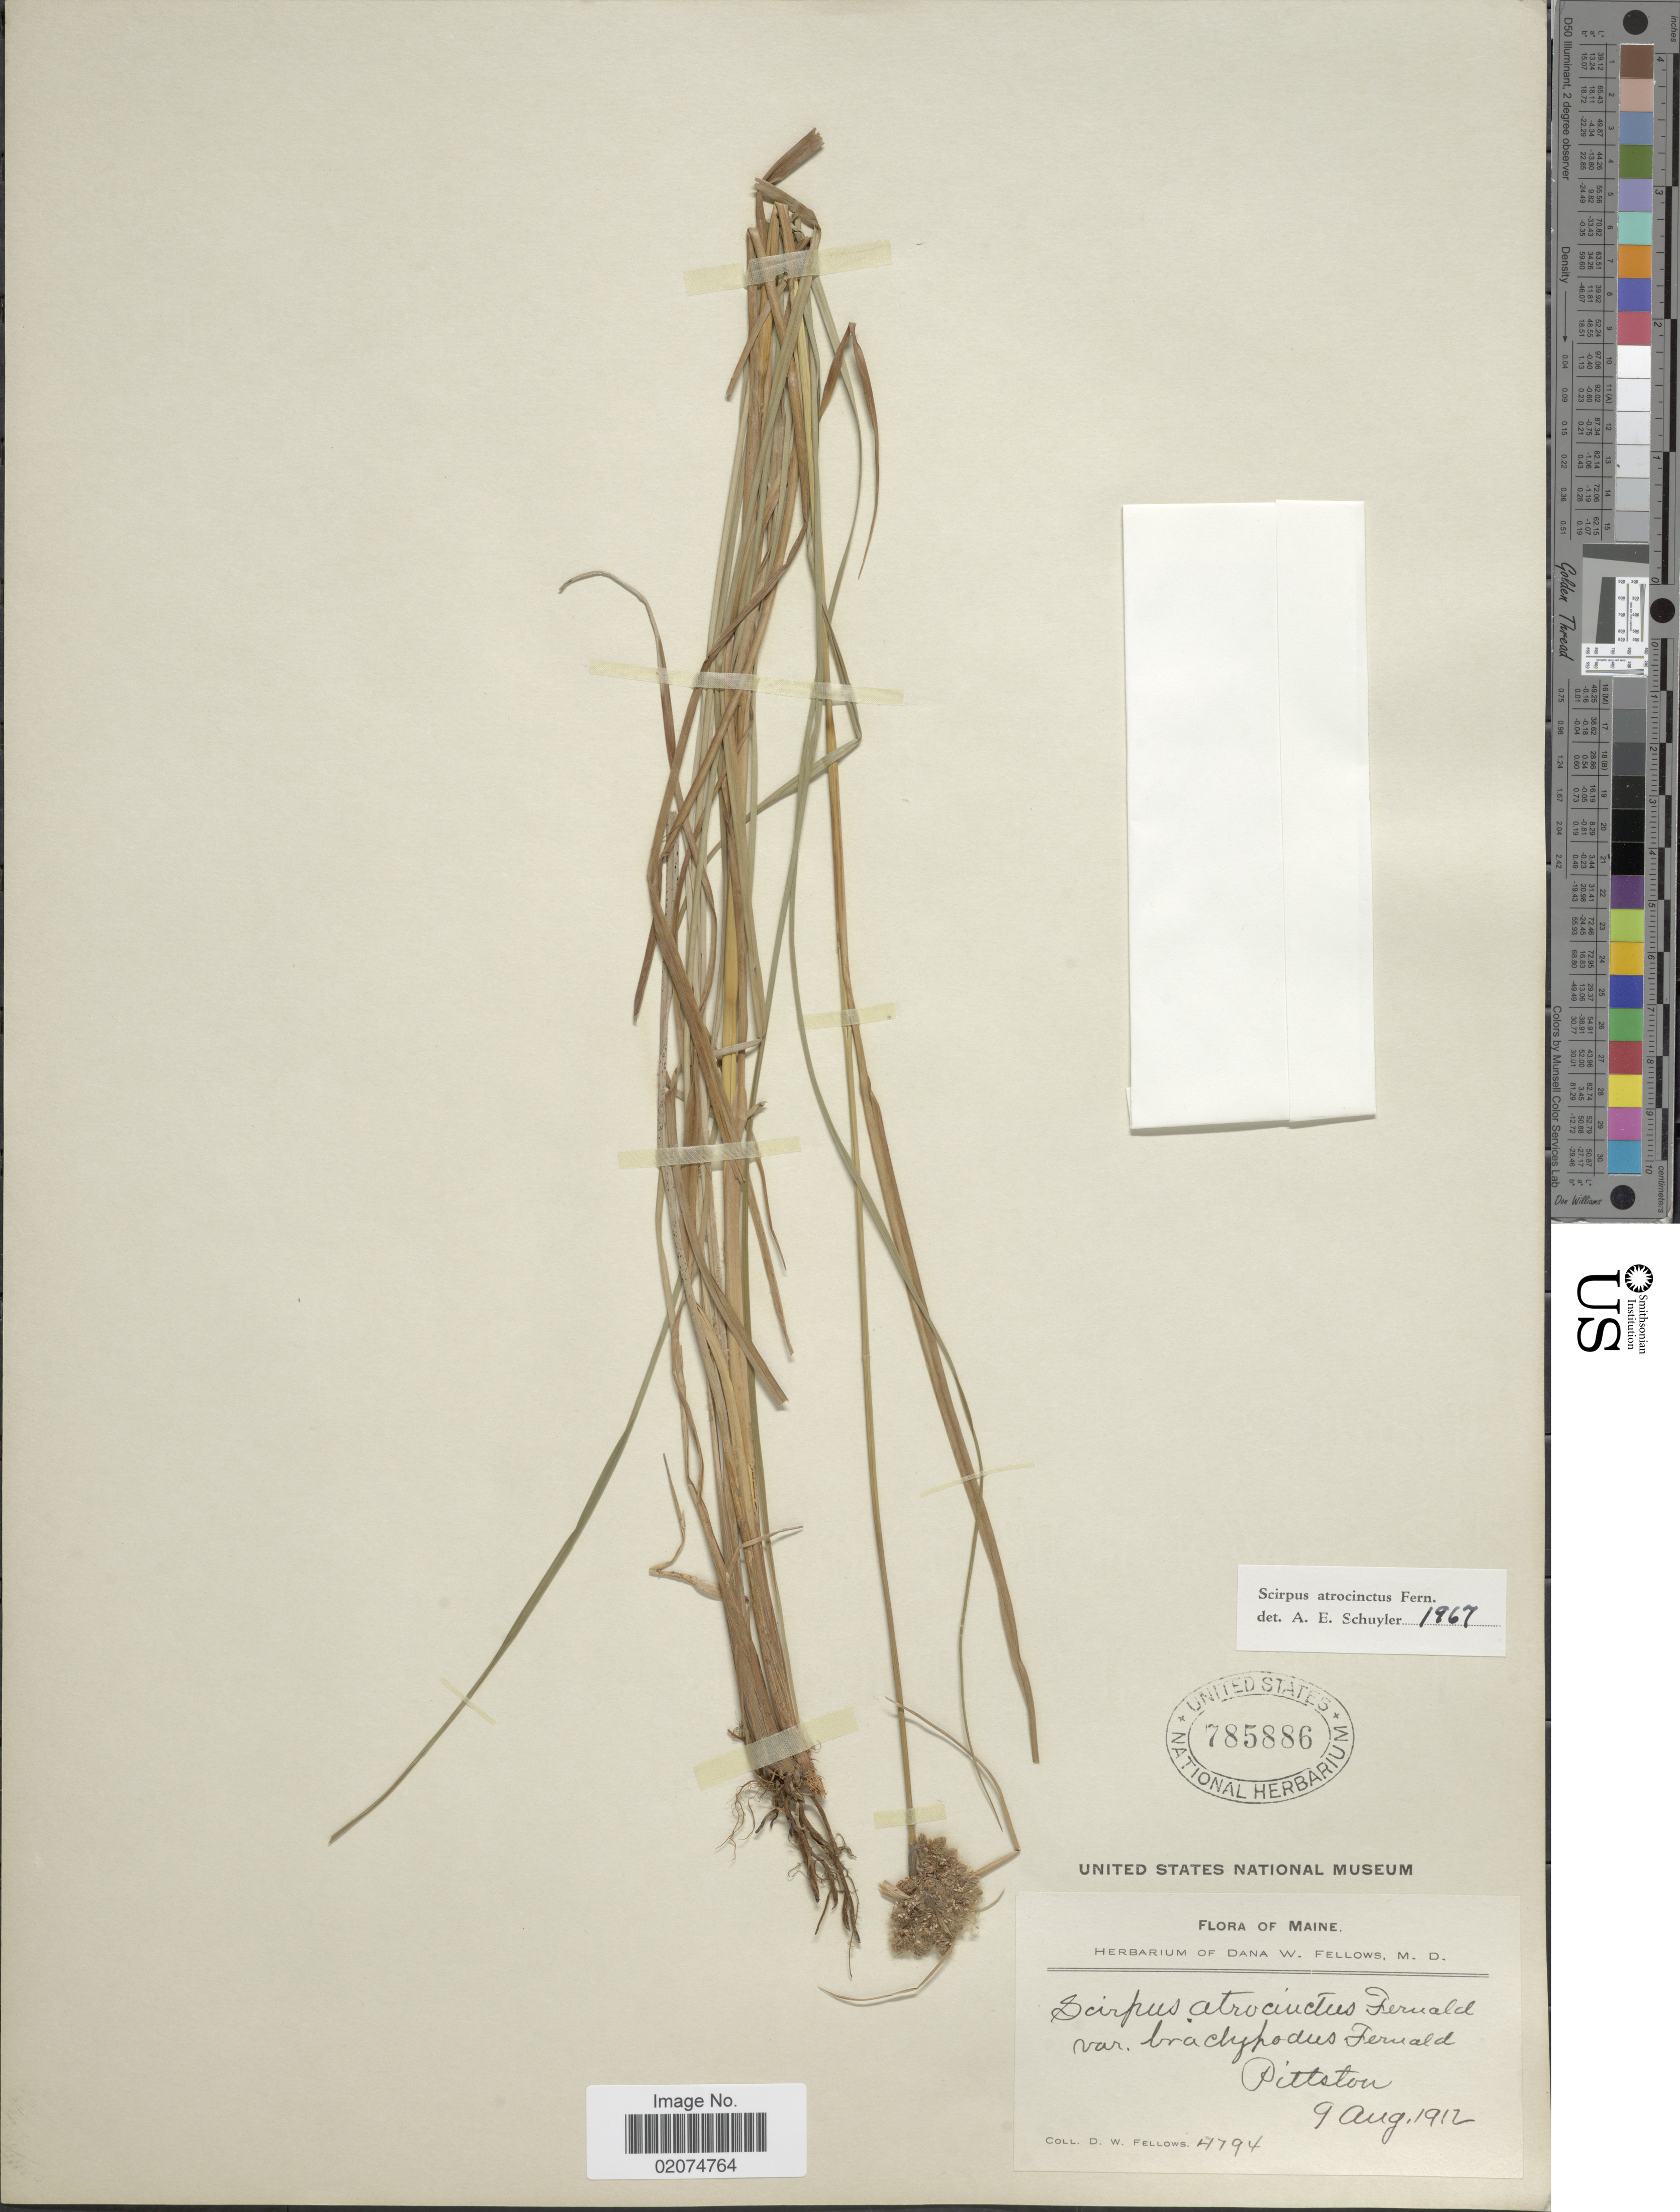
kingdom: Plantae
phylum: Tracheophyta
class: Liliopsida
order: Poales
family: Cyperaceae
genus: Scirpus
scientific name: Scirpus atrocinctus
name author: Fernald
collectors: D. W. Fellows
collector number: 4794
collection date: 1912-08-09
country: United States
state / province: Maine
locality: Pittston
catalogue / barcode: US 785886